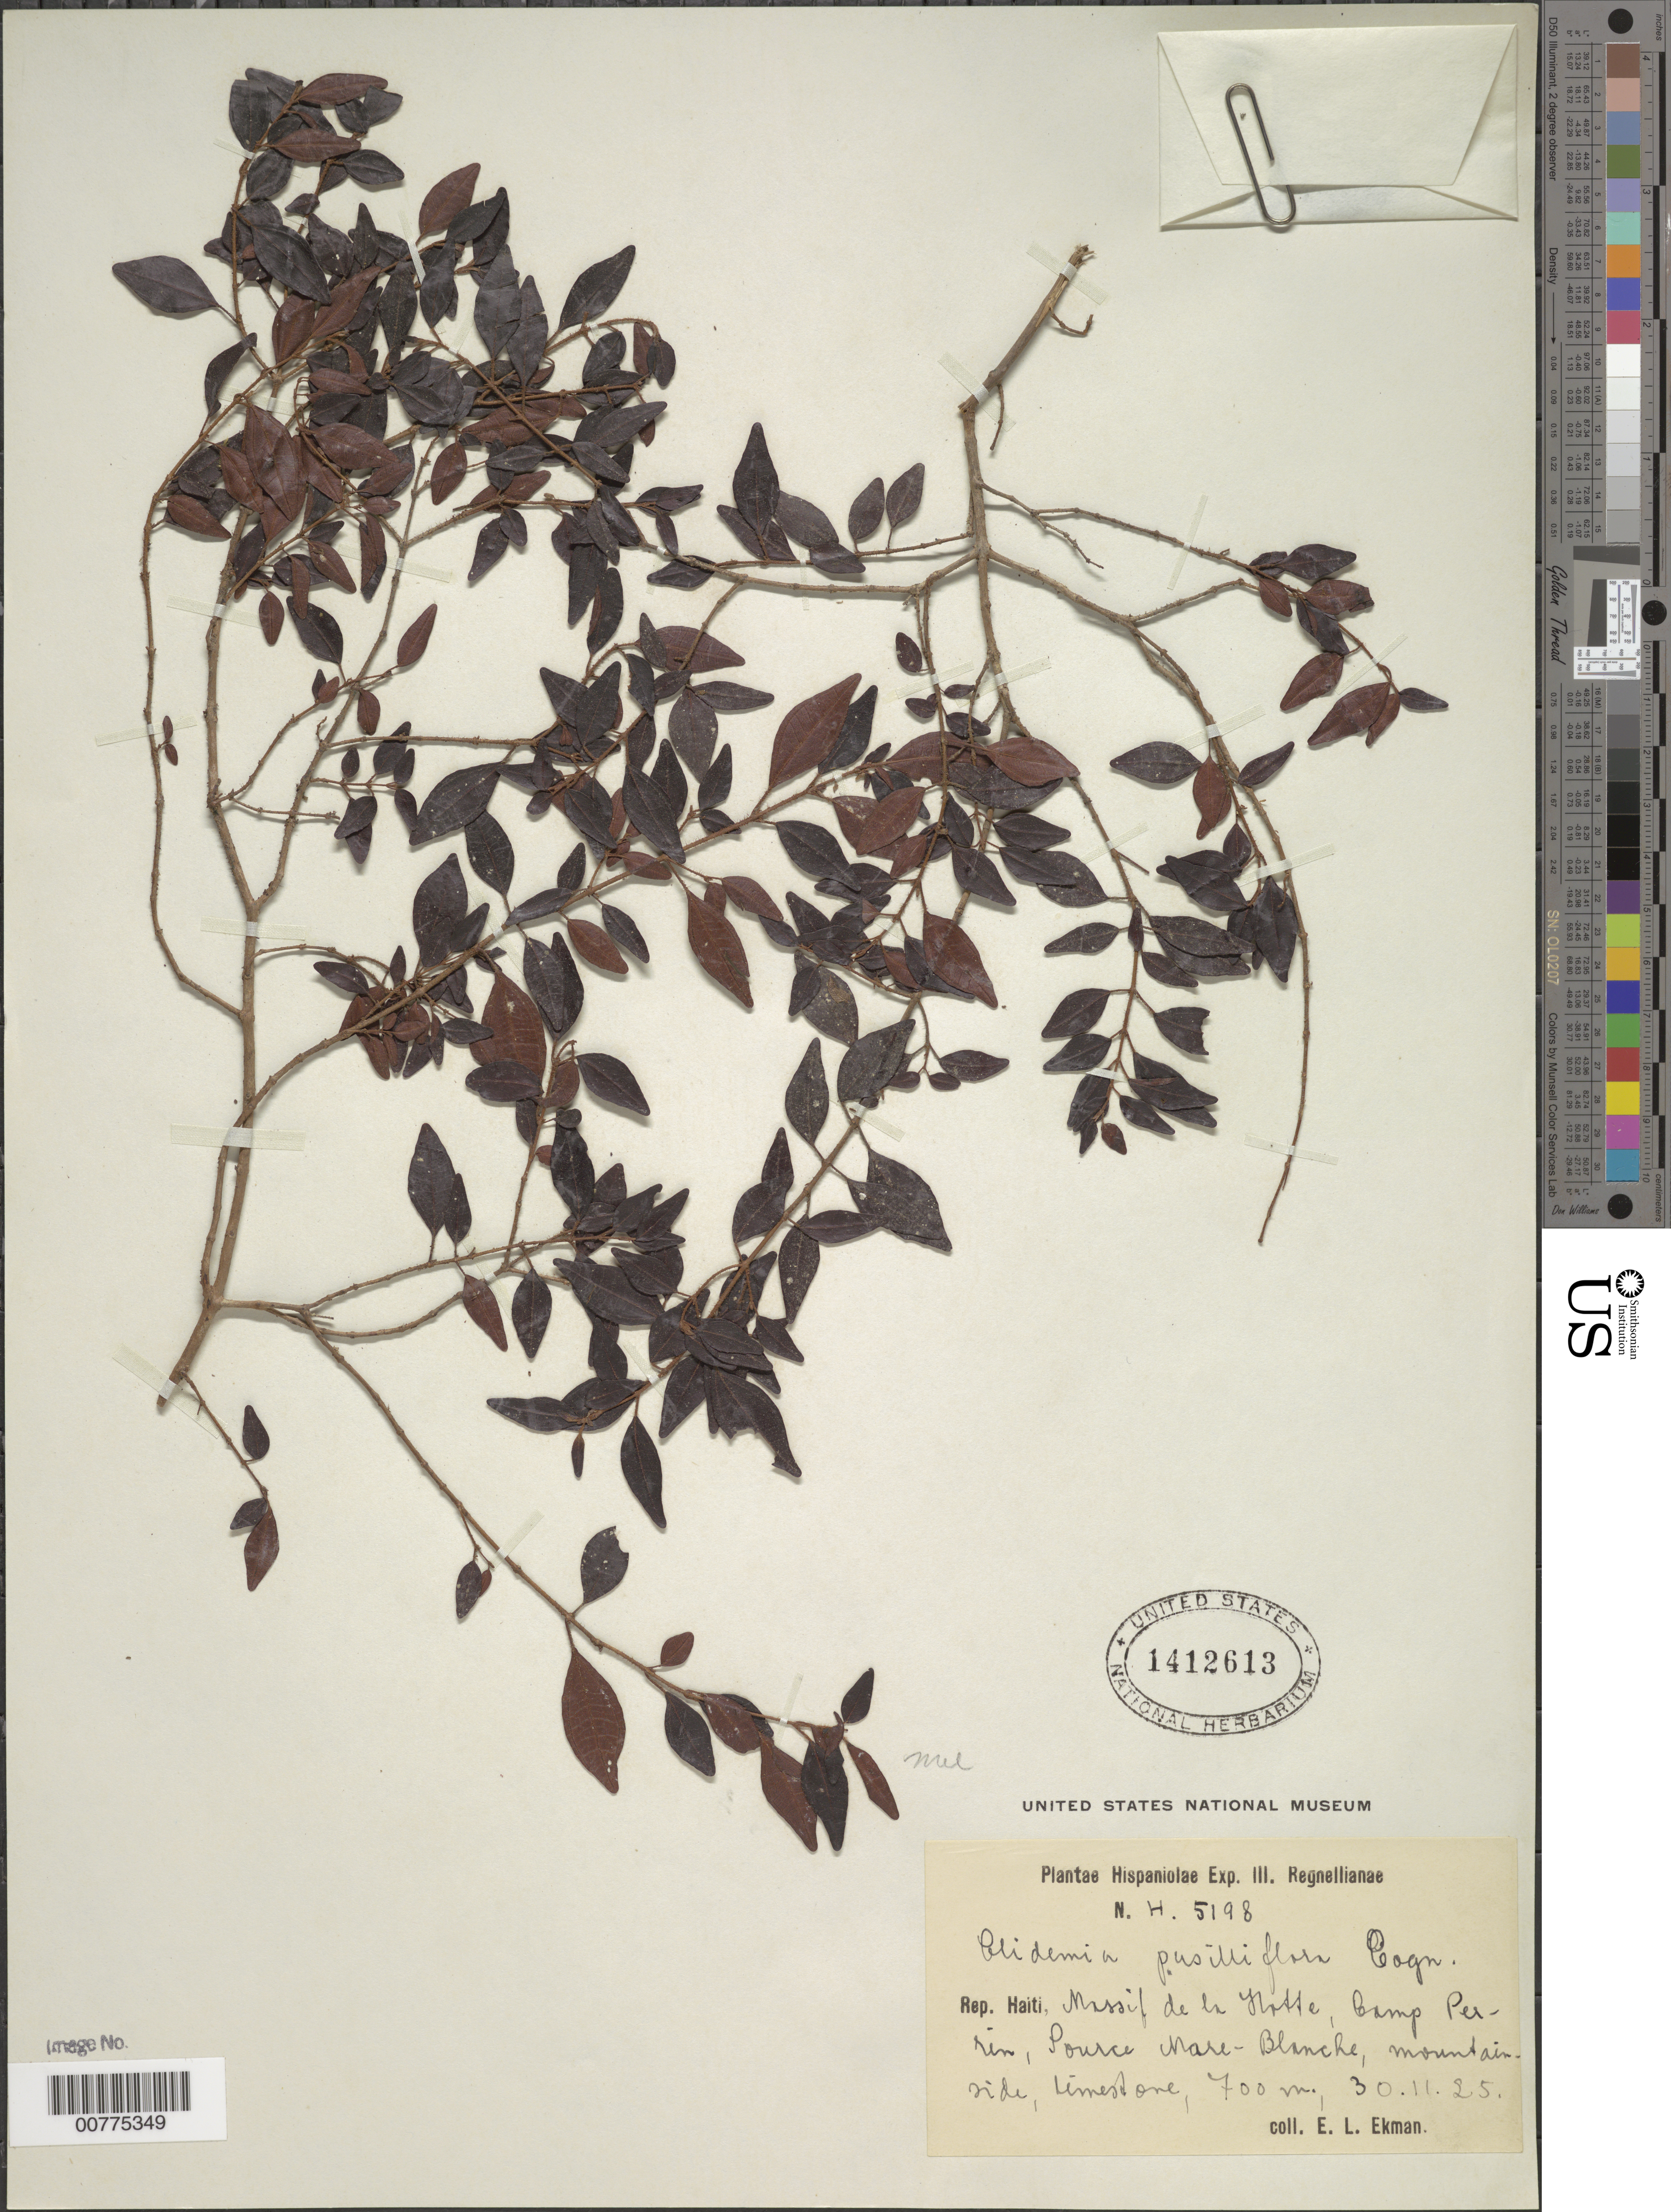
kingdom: Plantae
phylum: Tracheophyta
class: Magnoliopsida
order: Myrtales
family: Melastomataceae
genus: Sagraea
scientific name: Sagraea pusilliflora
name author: (Cogn.) Alain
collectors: E. L. Ekman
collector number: H 5198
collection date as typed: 30 Nov 1925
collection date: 1925-11-30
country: Haiti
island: Hispaniola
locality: Massif de la Hotte, Camp Perrin, Source Mare-Blanche.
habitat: Mountainside, limestone.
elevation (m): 700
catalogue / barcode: US 1412613